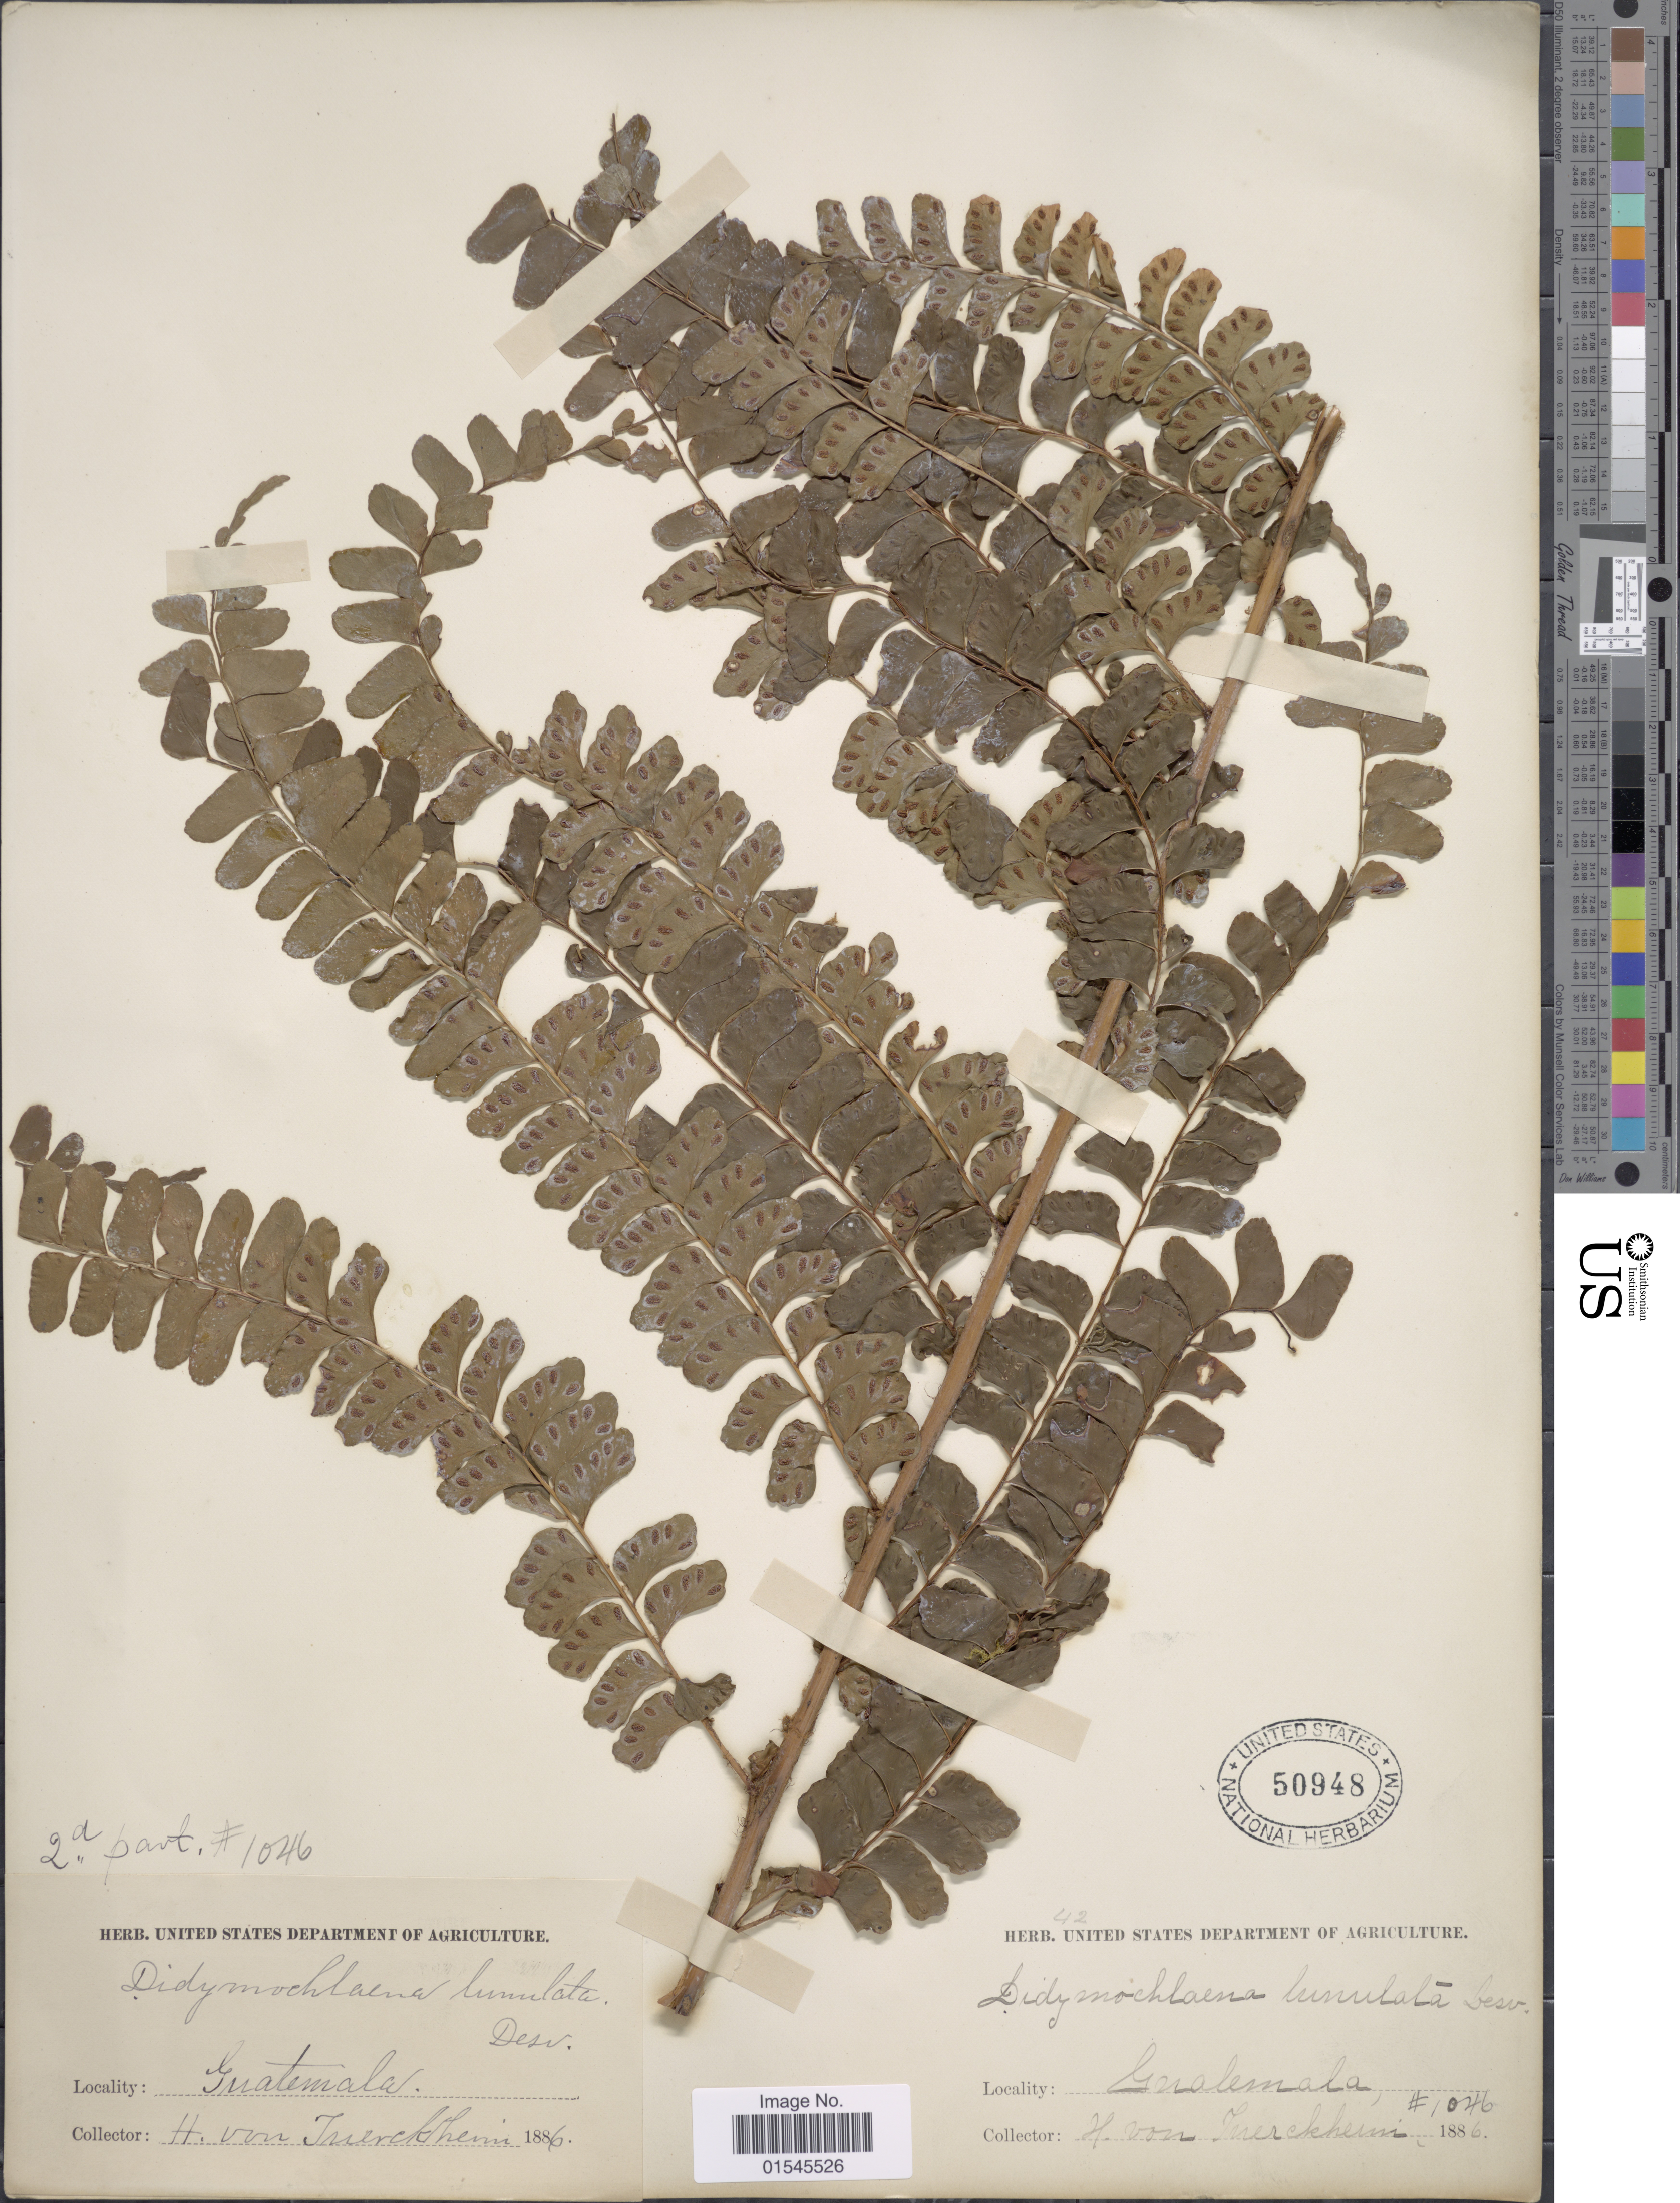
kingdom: Plantae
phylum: Tracheophyta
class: Polypodiopsida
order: Polypodiales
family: Didymochlaenaceae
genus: Didymochlaena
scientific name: Didymochlaena truncatula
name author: (Sw.) J. Sm.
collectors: H. von Türckheim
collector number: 1046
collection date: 1886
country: Guatemala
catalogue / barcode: US 50948